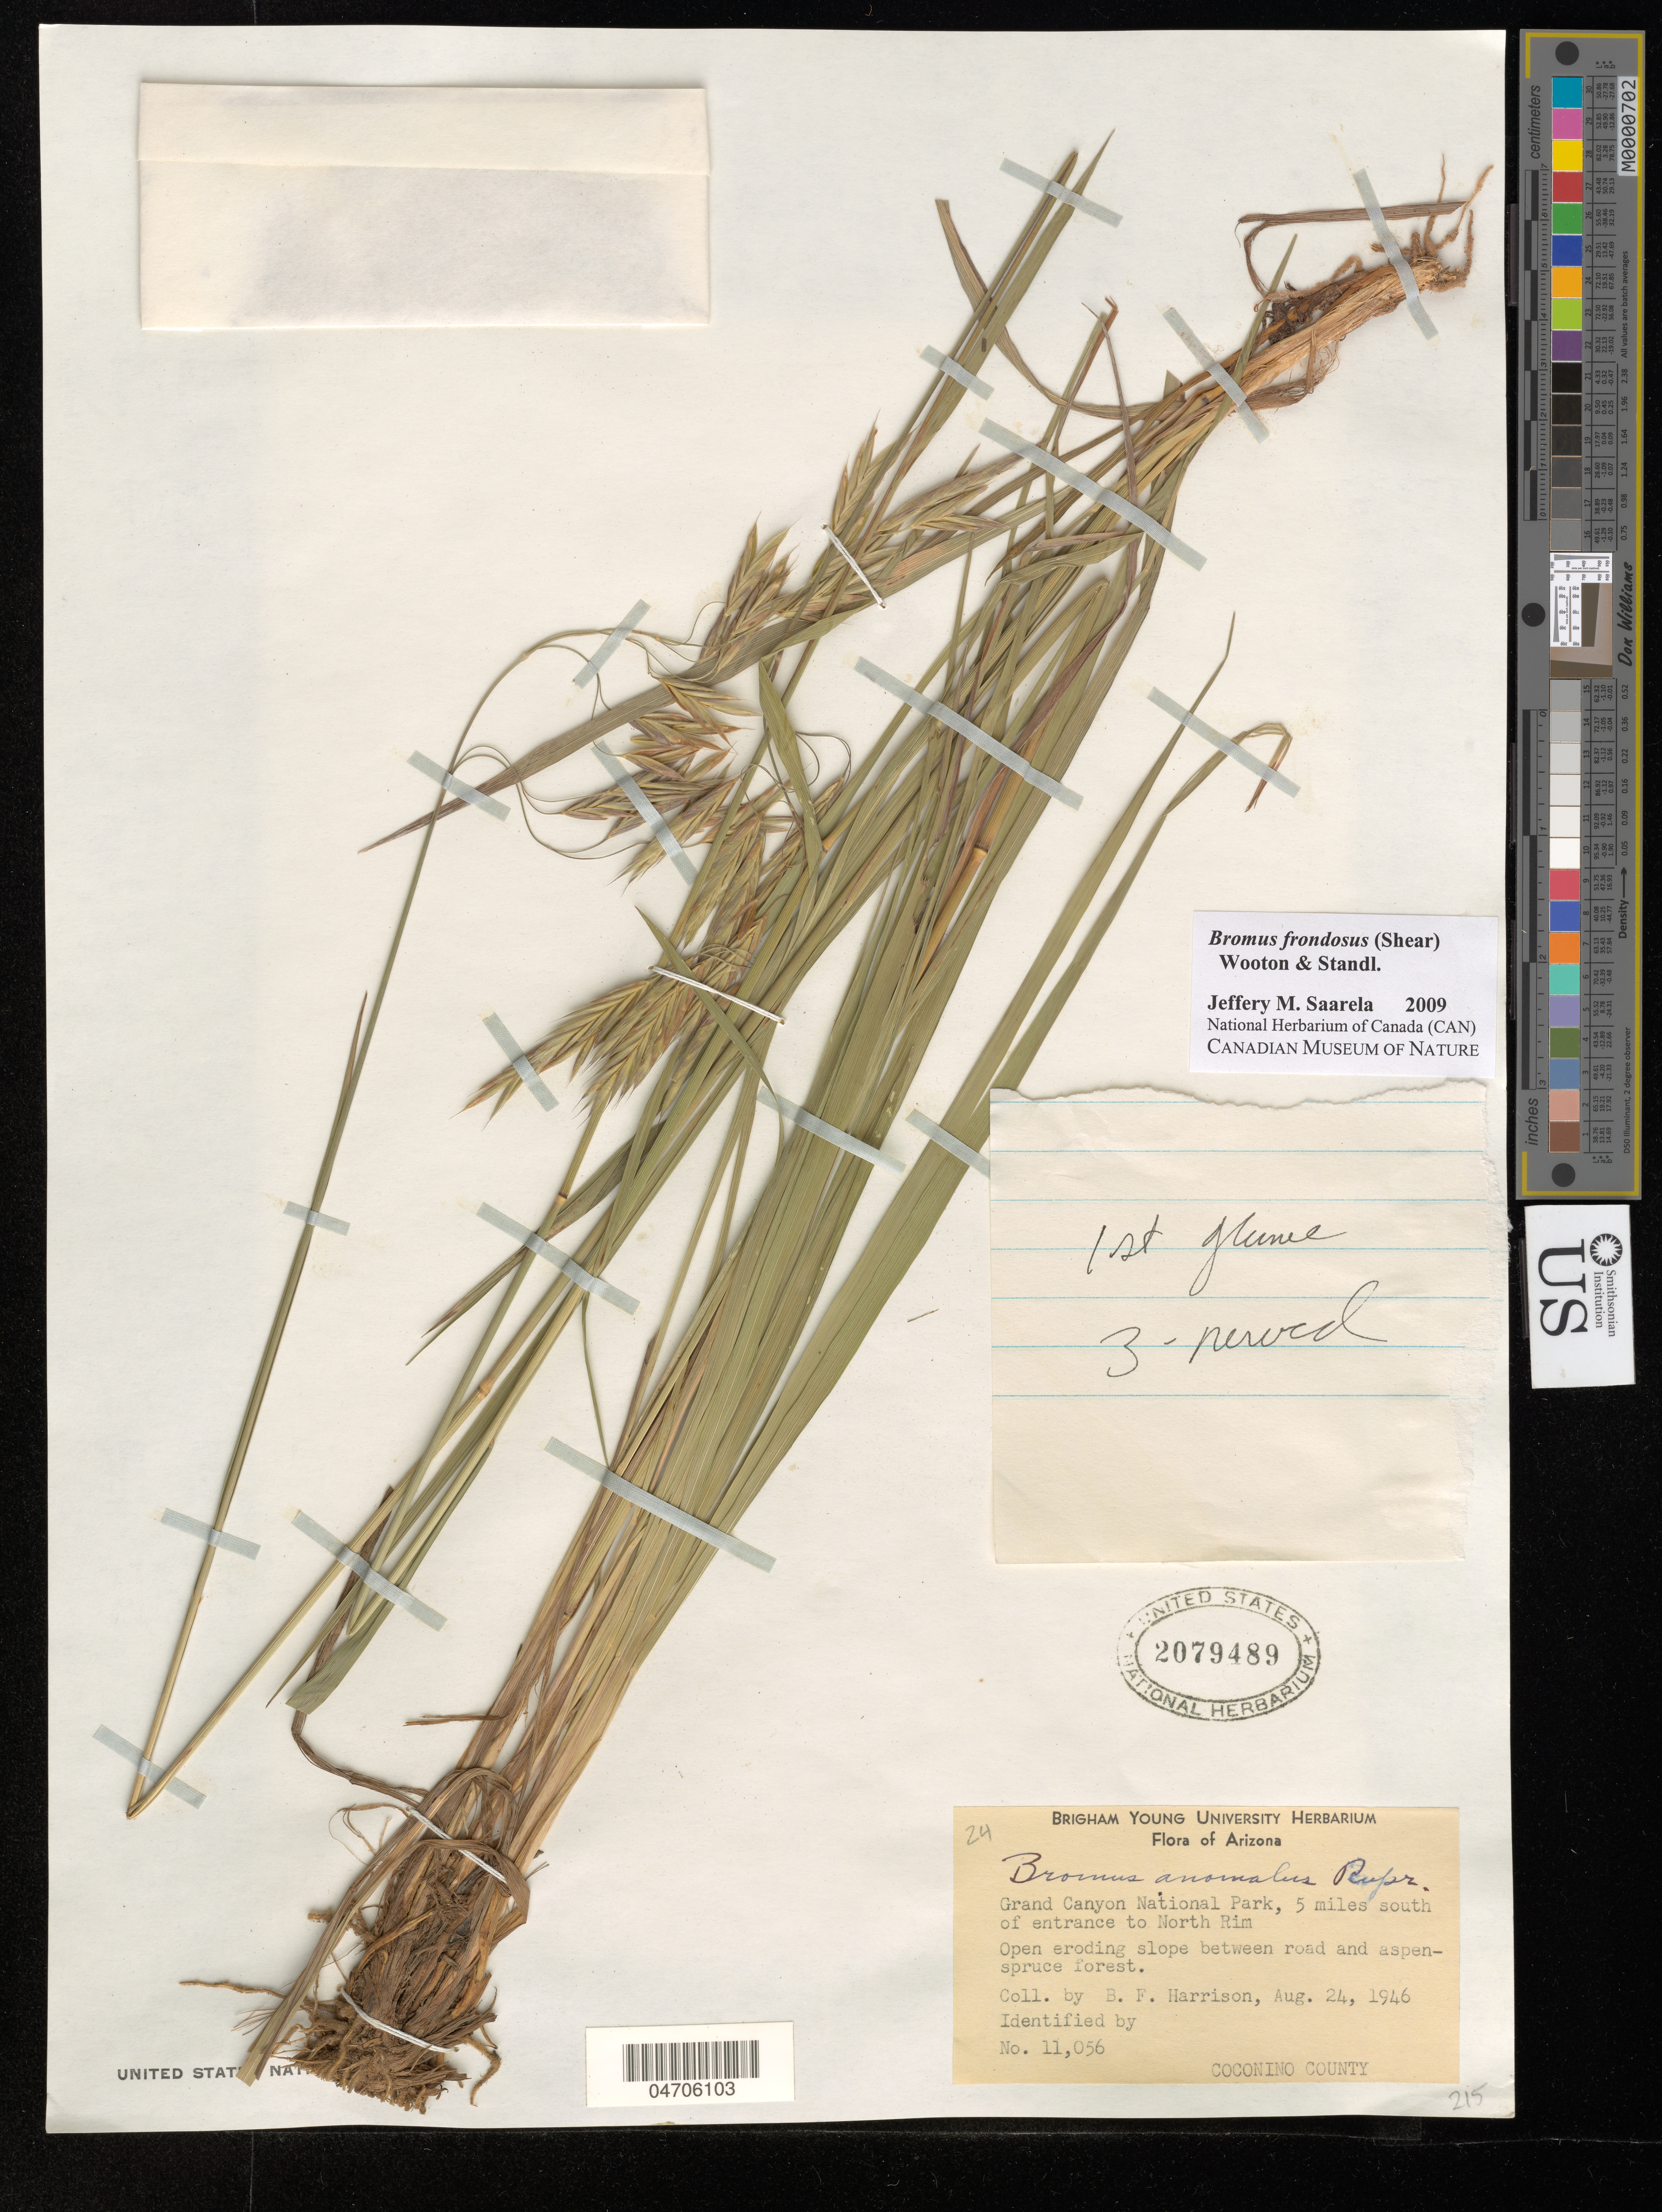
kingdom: Plantae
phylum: Tracheophyta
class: Liliopsida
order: Poales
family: Poaceae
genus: Bromus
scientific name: Bromus frondosus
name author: (Shear) Wooton & Standl.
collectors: B. F. Harrison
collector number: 11056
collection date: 1946-08-24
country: United States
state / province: Arizona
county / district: Coconino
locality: Grand Canyon National Park, 5 miles south of entrance to North Rim. Open eroding slope between road and aspen-spruce forest. Coconino County.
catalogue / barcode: US 2079489